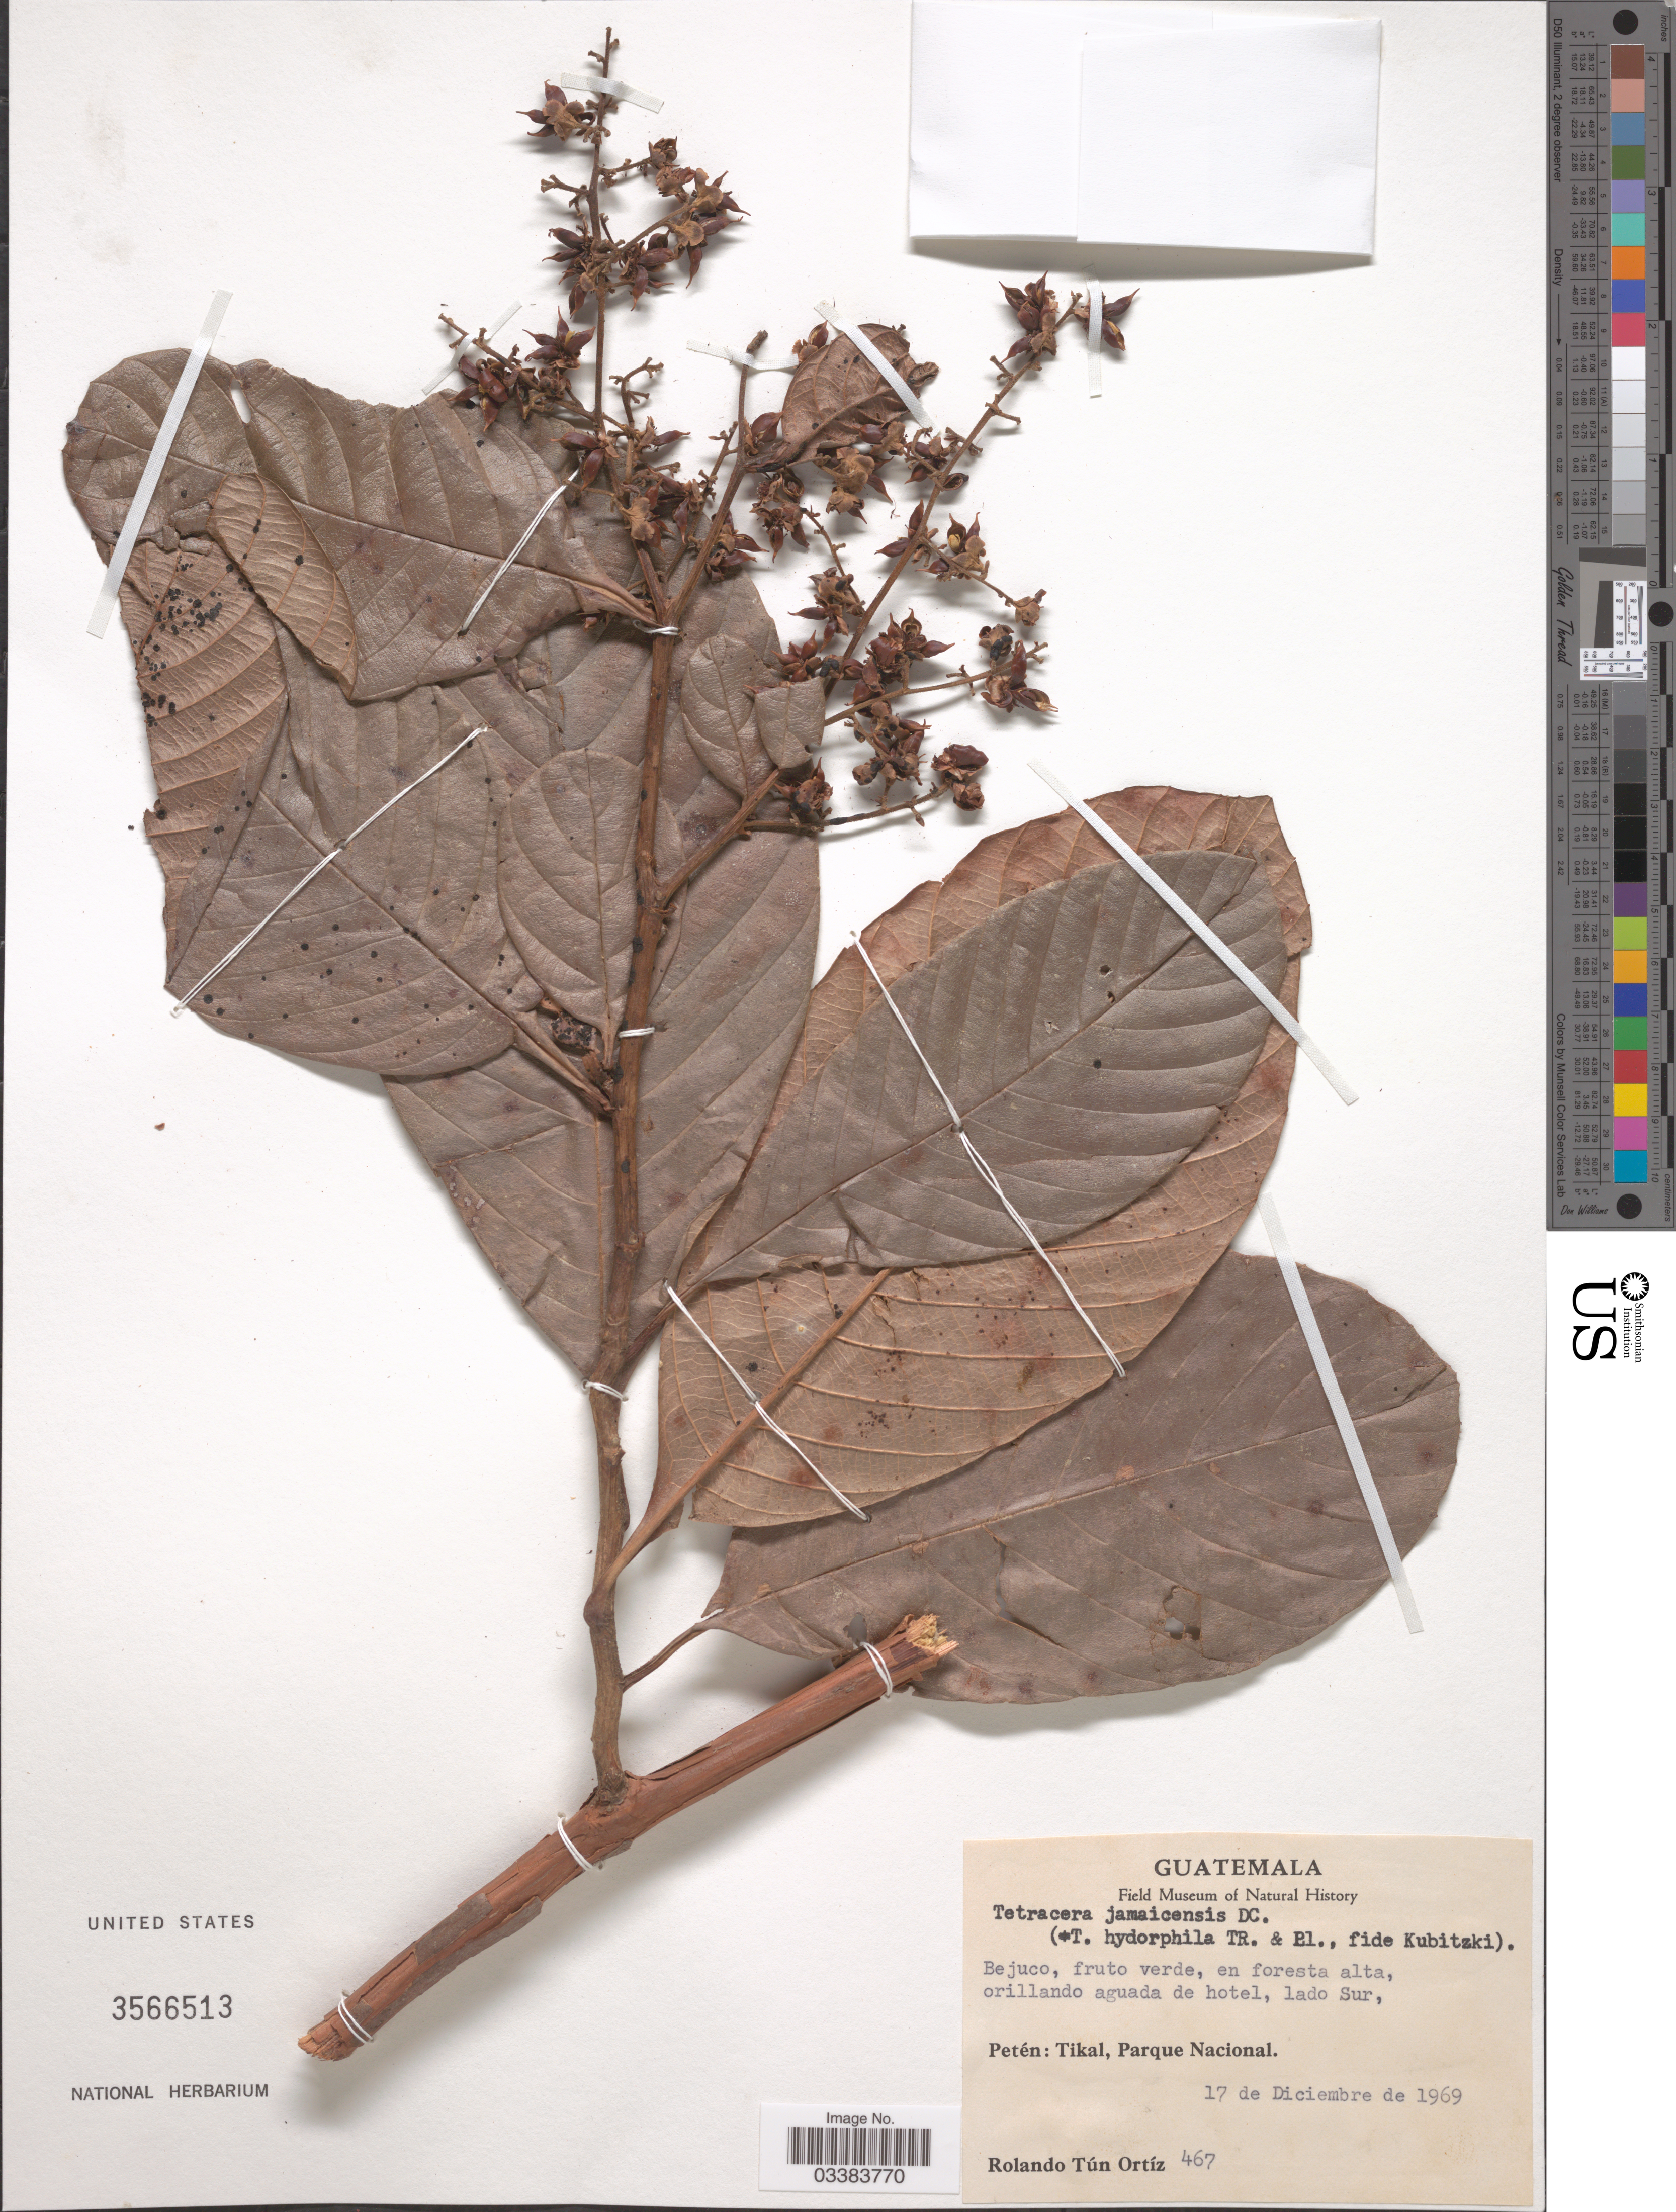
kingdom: Plantae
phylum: Tracheophyta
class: Magnoliopsida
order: Dilleniales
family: Dilleniaceae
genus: Tetracera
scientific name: Tetracera jamaicensis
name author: DC.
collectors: R. T. Ortíz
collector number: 467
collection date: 1969-12-17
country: Guatemala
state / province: El Petén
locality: Orillando aguada de hotel, lado Sur. Tikal, Parque Nacional.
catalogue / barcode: US 3566513